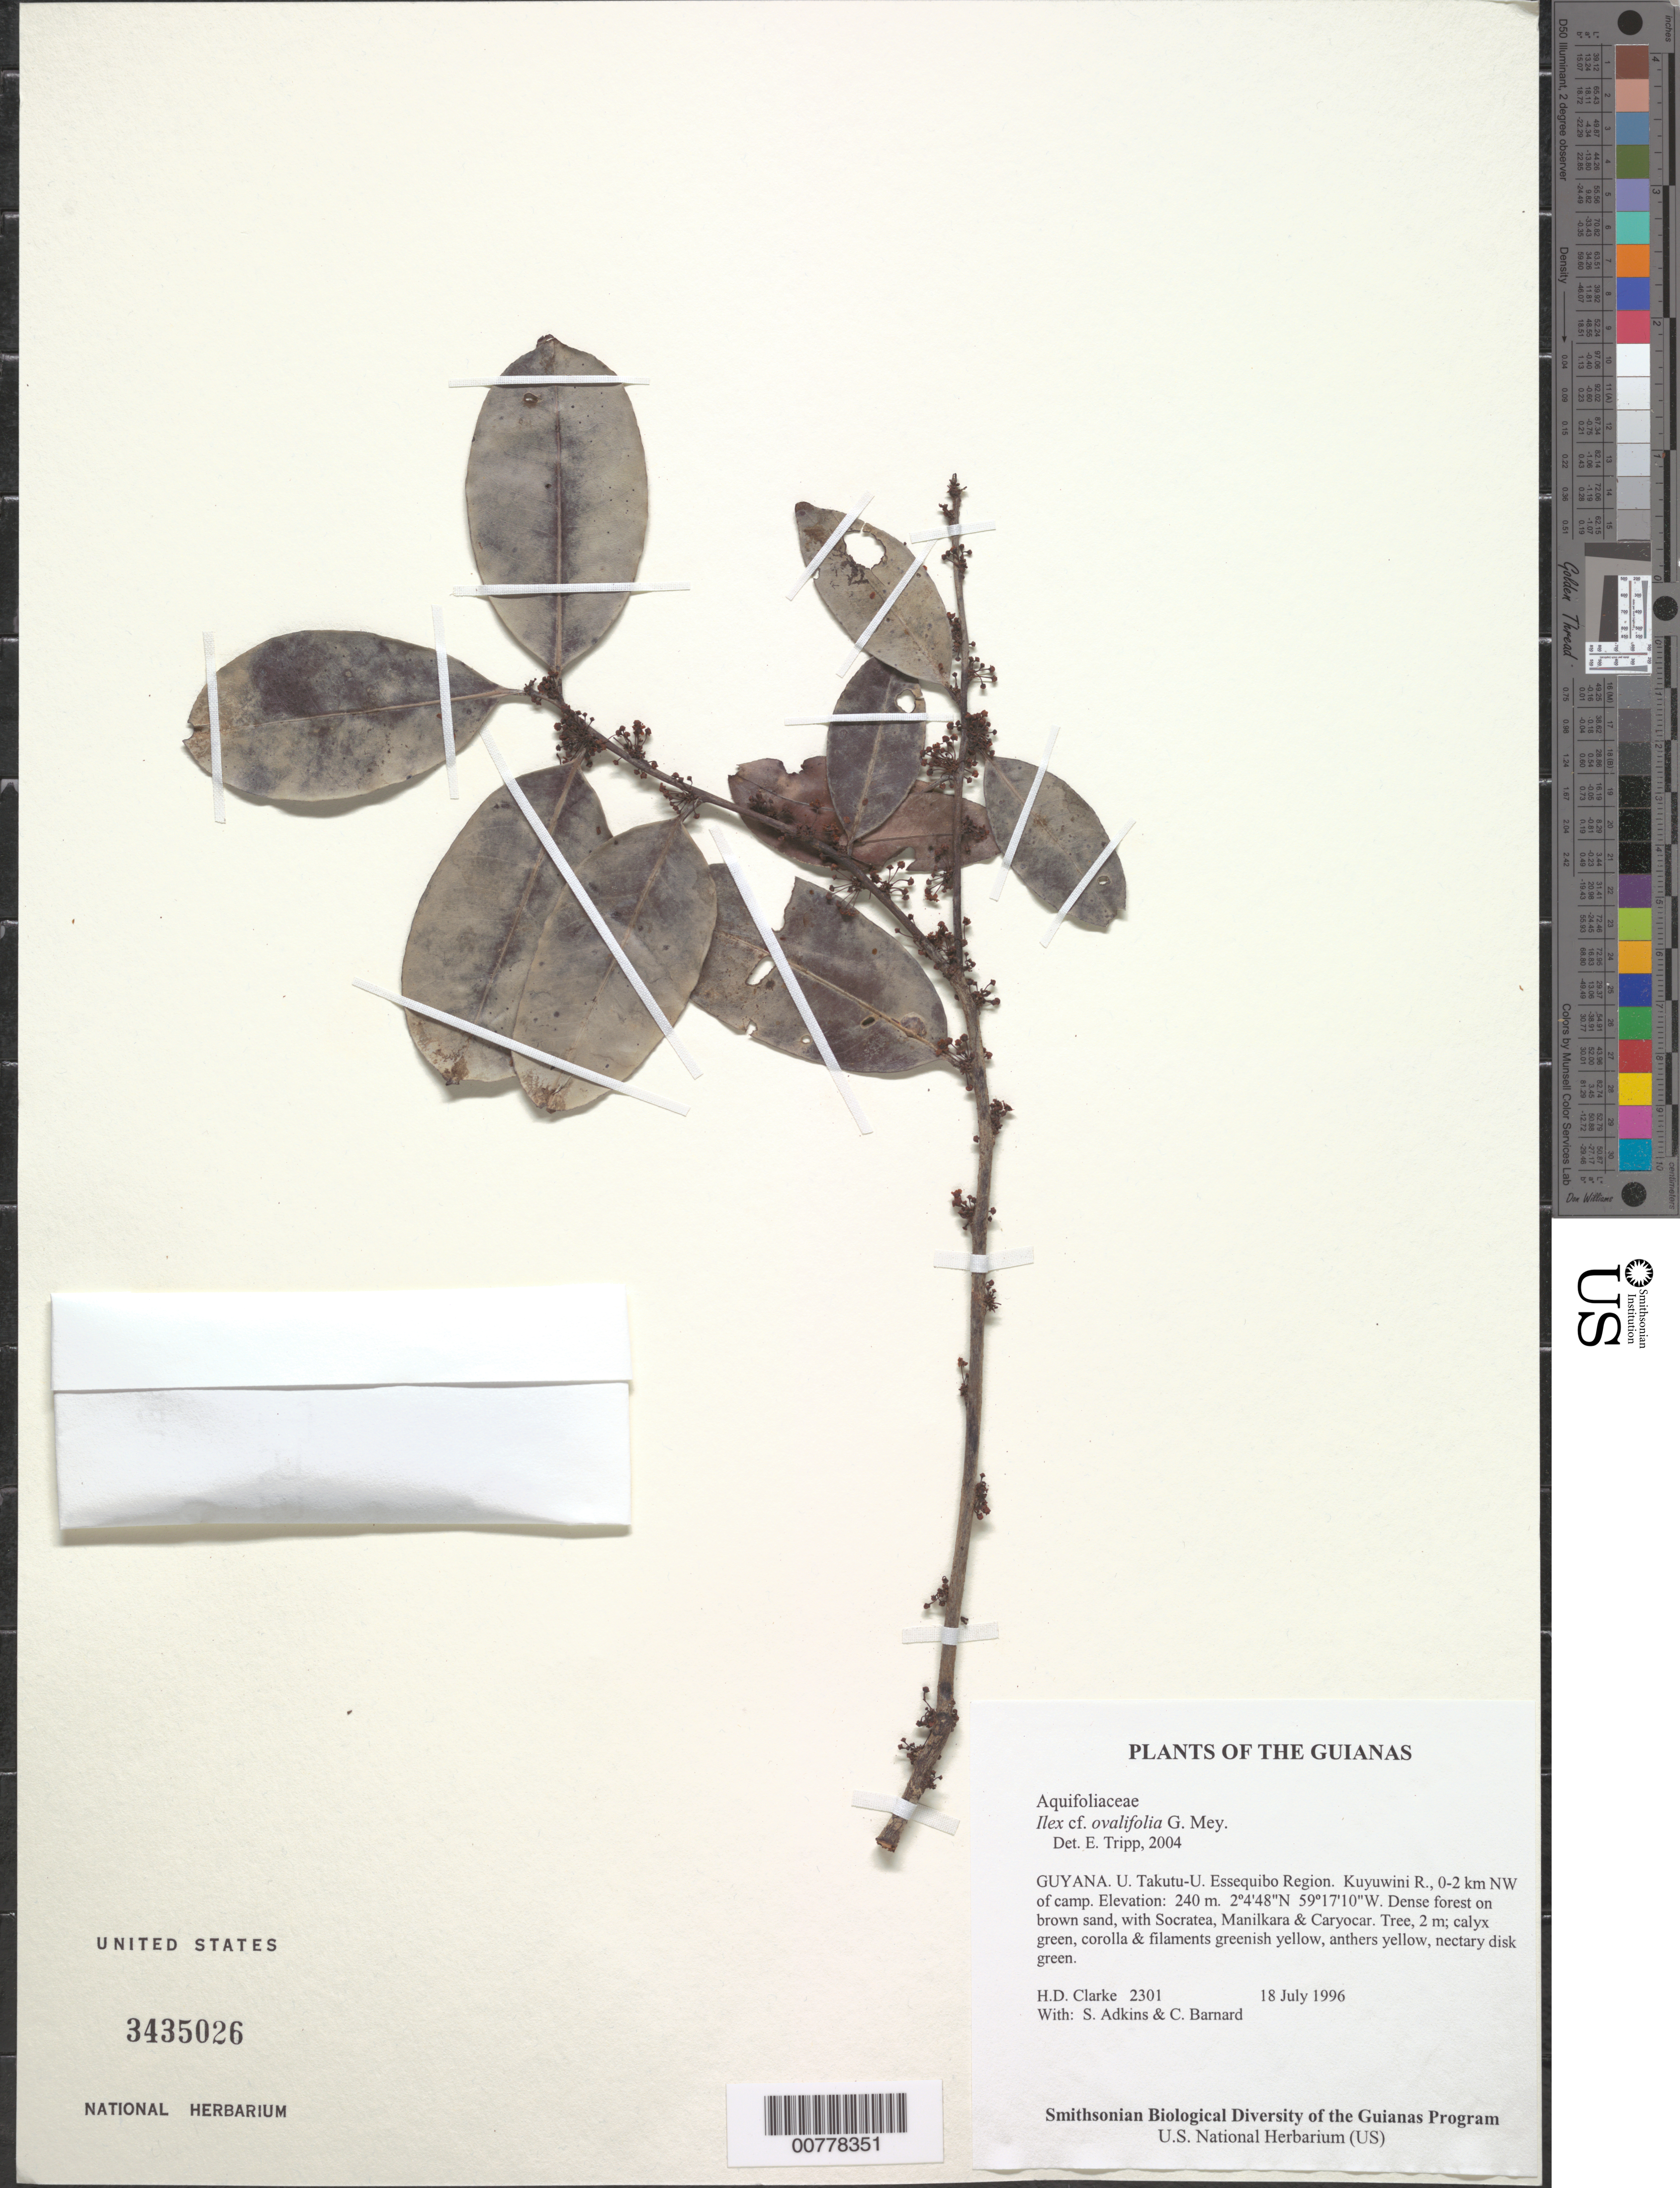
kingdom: Plantae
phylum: Tracheophyta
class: Magnoliopsida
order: Aquifoliales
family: Aquifoliaceae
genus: Ilex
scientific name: Ilex ovalifolia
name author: G. Mey.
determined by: Tripp, Erin A.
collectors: H. D. Clarke, S. Adkins & C. Bernard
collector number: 2301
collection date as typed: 18 July 1996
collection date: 1996-07-18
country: Guyana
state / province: U. Takutu-U. Essequibo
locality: Kuyuwini R., 0-2 km NW of camp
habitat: Dense forest on brown sand, with Socratea, Manilkara & Caryocar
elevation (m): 240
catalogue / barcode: US 3435026